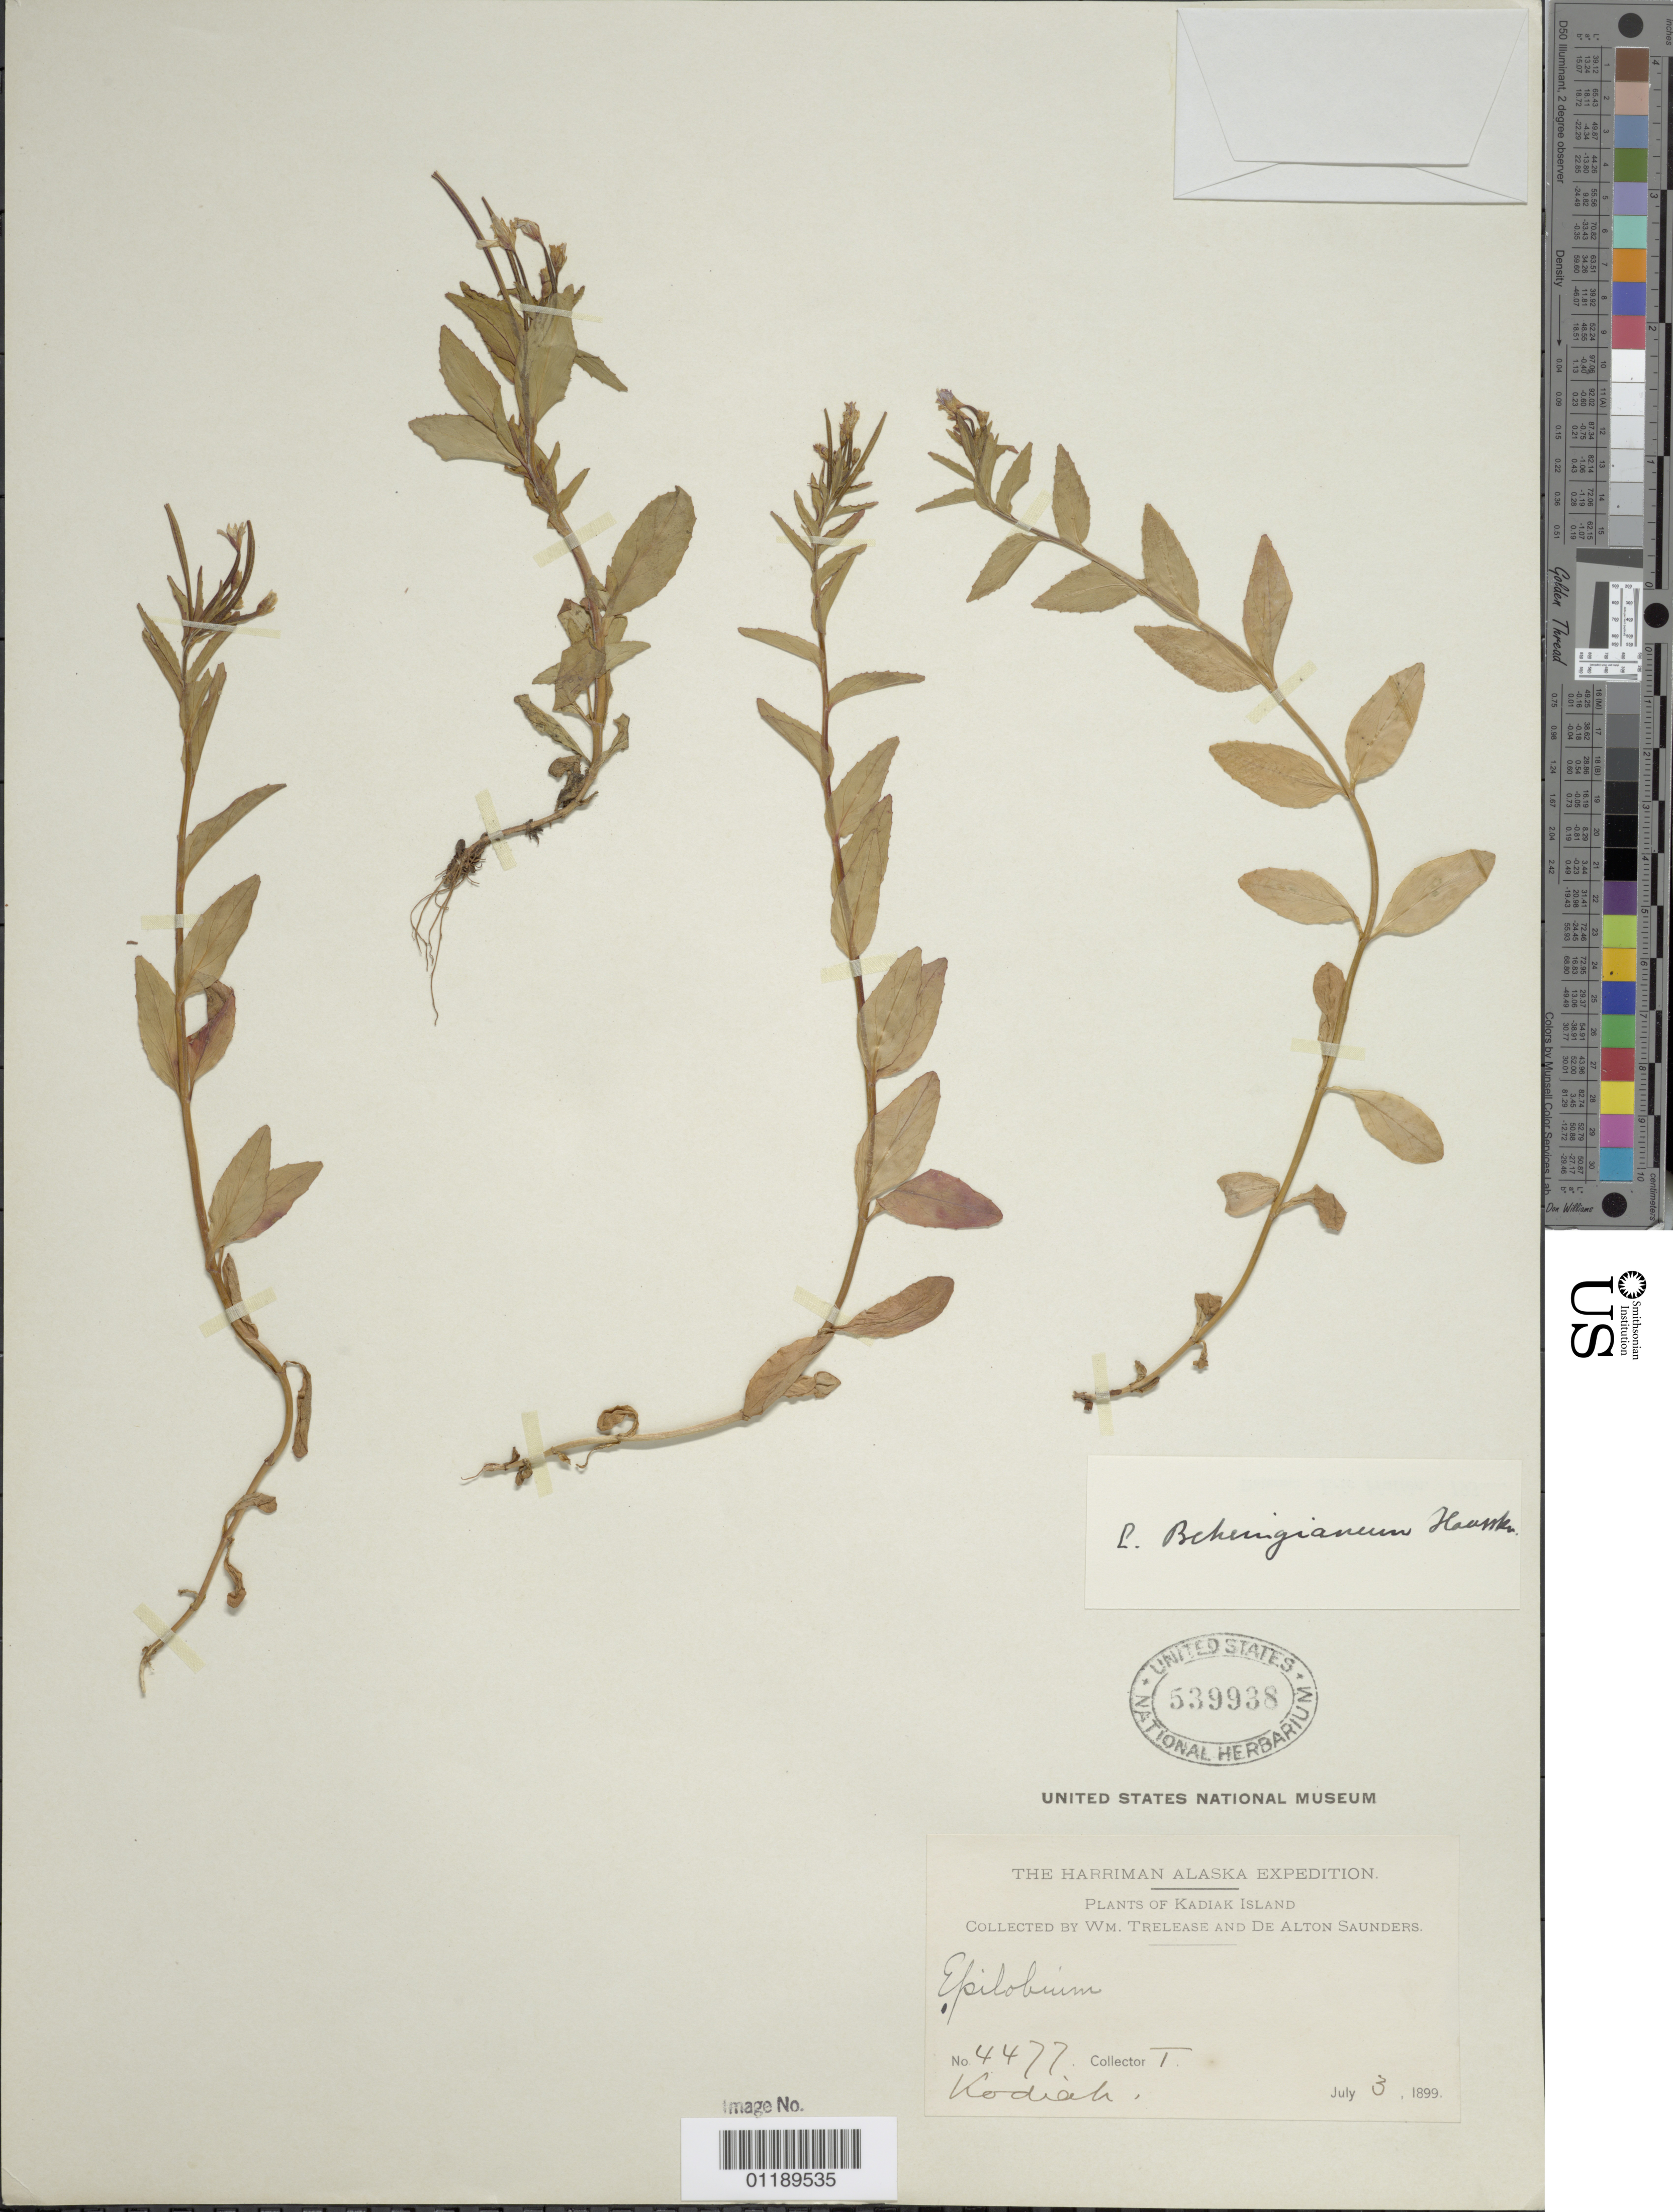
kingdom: Plantae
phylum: Tracheophyta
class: Magnoliopsida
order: Myrtales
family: Onagraceae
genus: Epilobium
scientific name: Epilobium hornemannii subsp. behringianum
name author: (Hausskn.) Hoch & P.H. Raven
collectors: W. Trelease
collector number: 4477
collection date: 1899-07-03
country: United States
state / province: Alaska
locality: Kadiak Island, Kadiak.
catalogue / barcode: US 539938